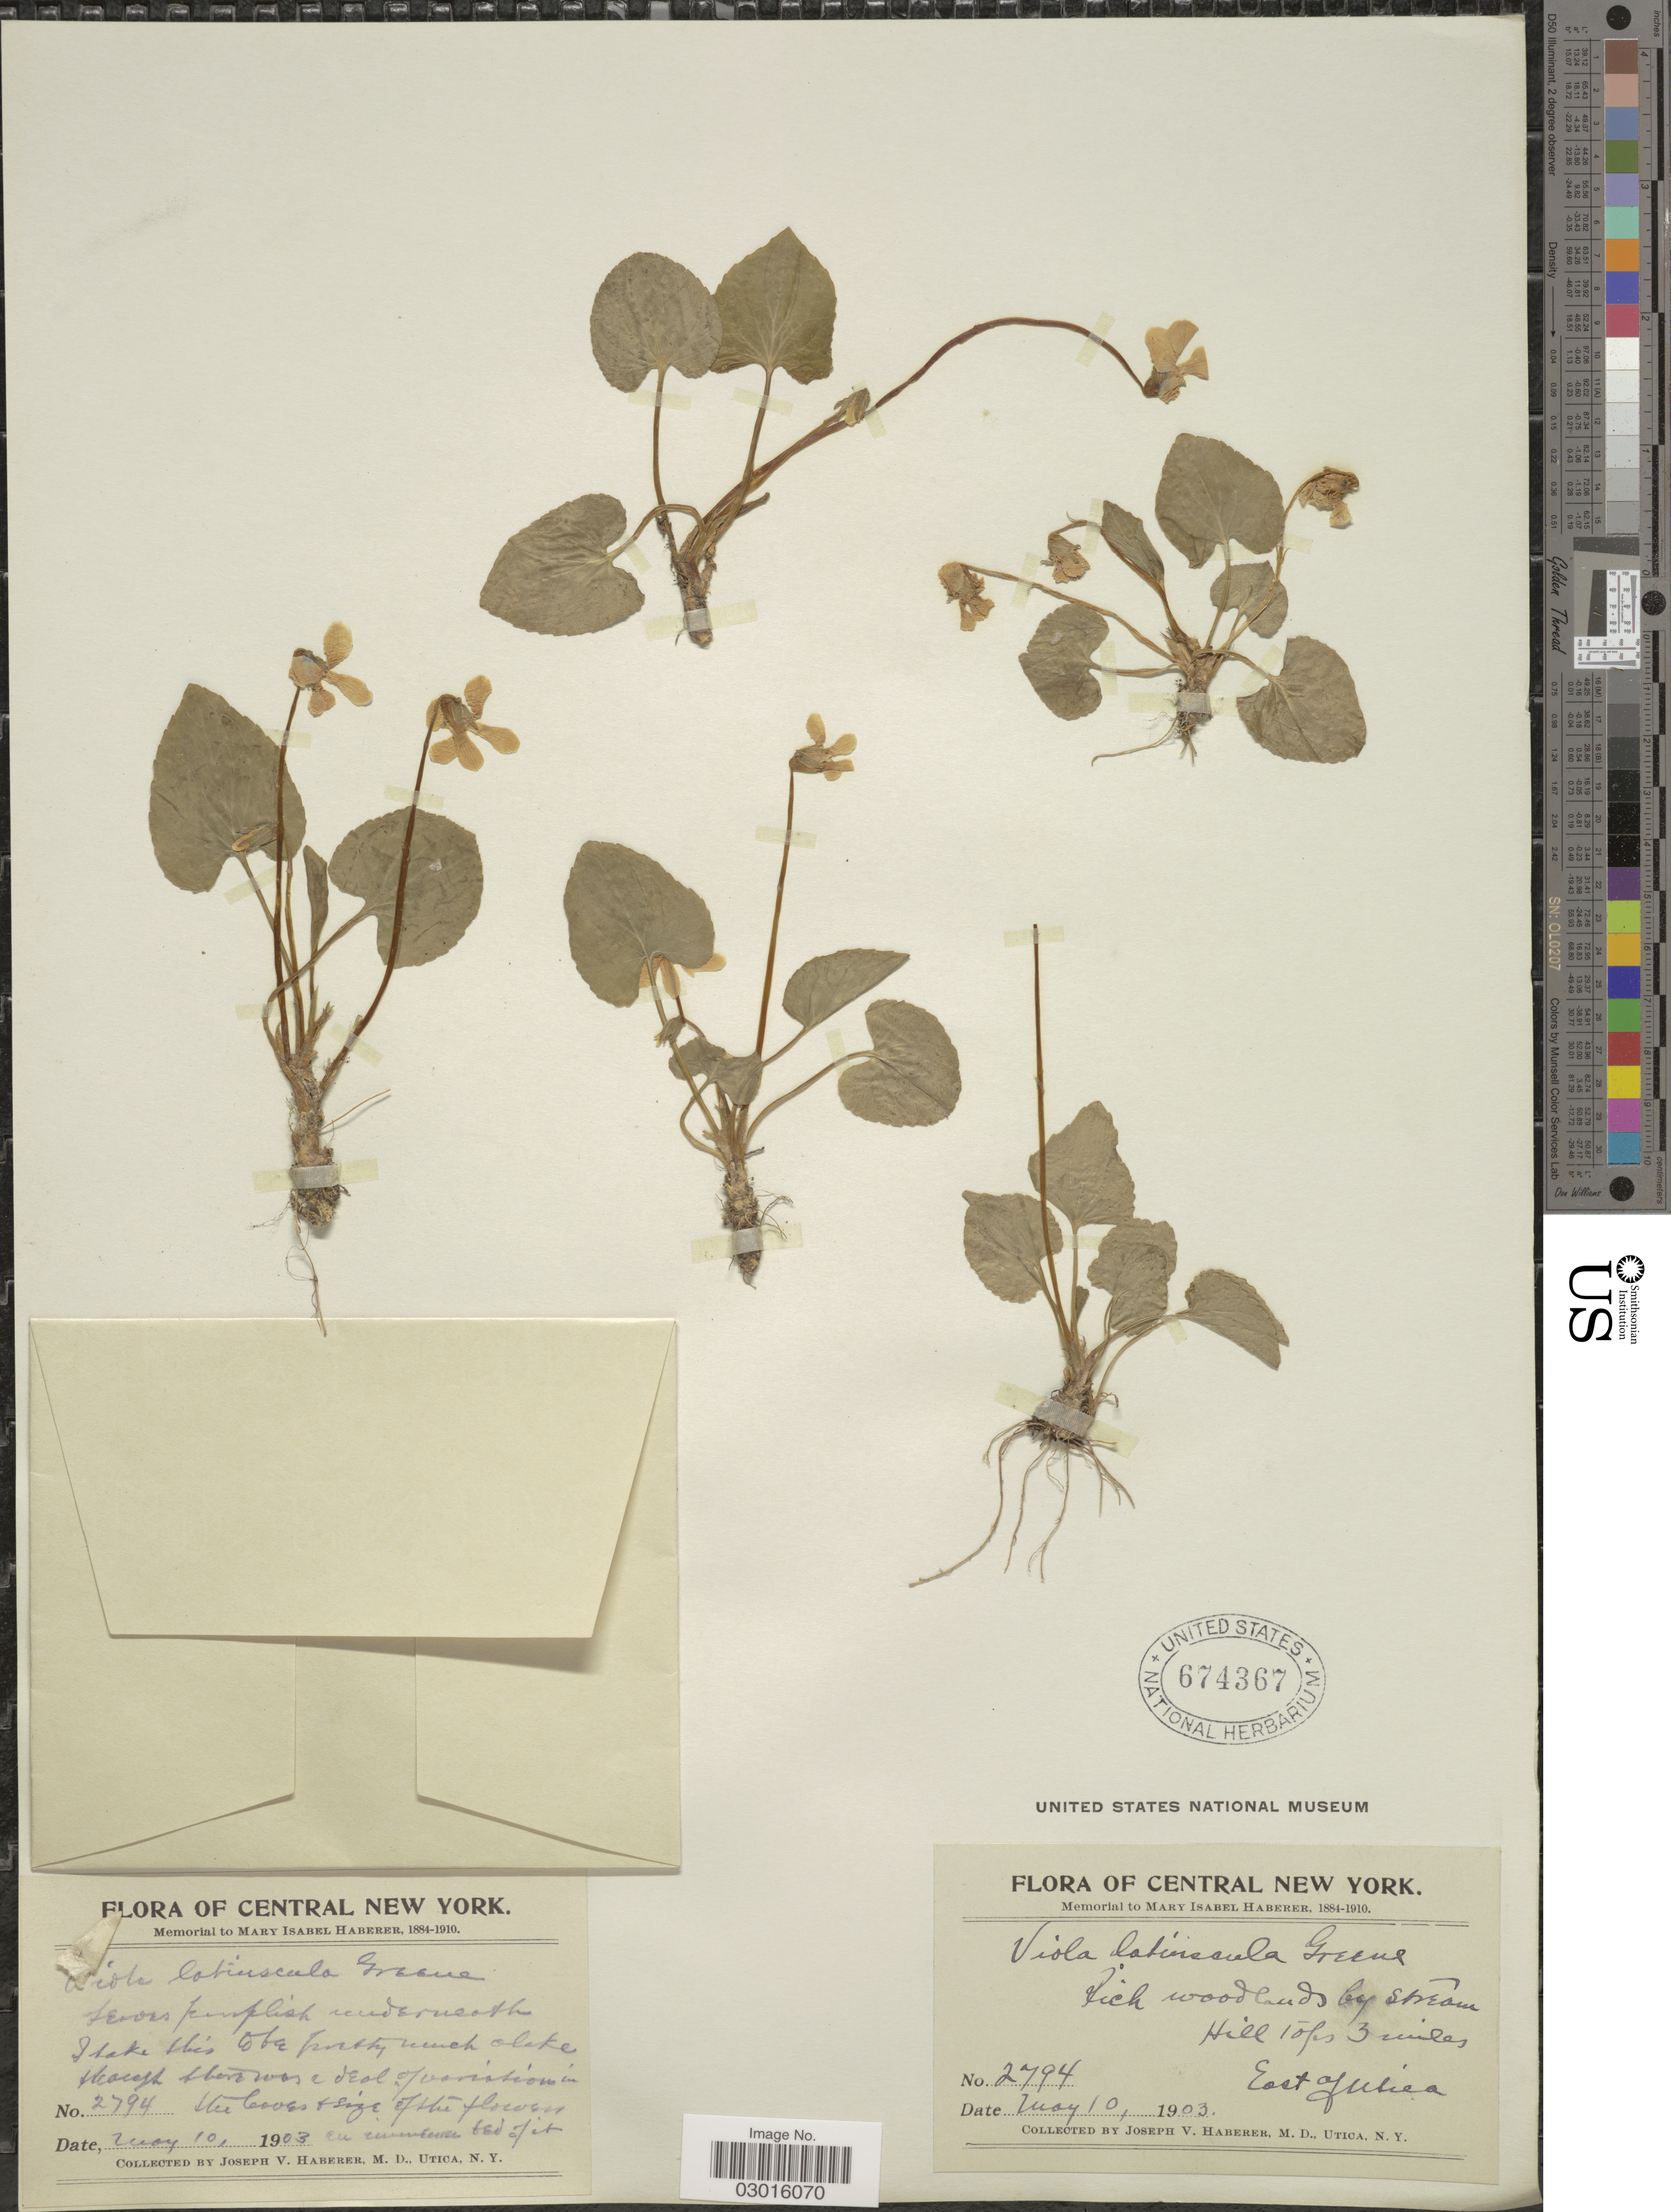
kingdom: Plantae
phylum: Tracheophyta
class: Magnoliopsida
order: Malpighiales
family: Violaceae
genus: Viola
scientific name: Viola latiuscula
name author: Greene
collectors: J. V. Haberer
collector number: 2794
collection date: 1903-05-10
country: United States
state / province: New York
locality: Central New York, Rich woodlands by stream, Hill tops 3 miles East of Utica.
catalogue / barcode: US 674367